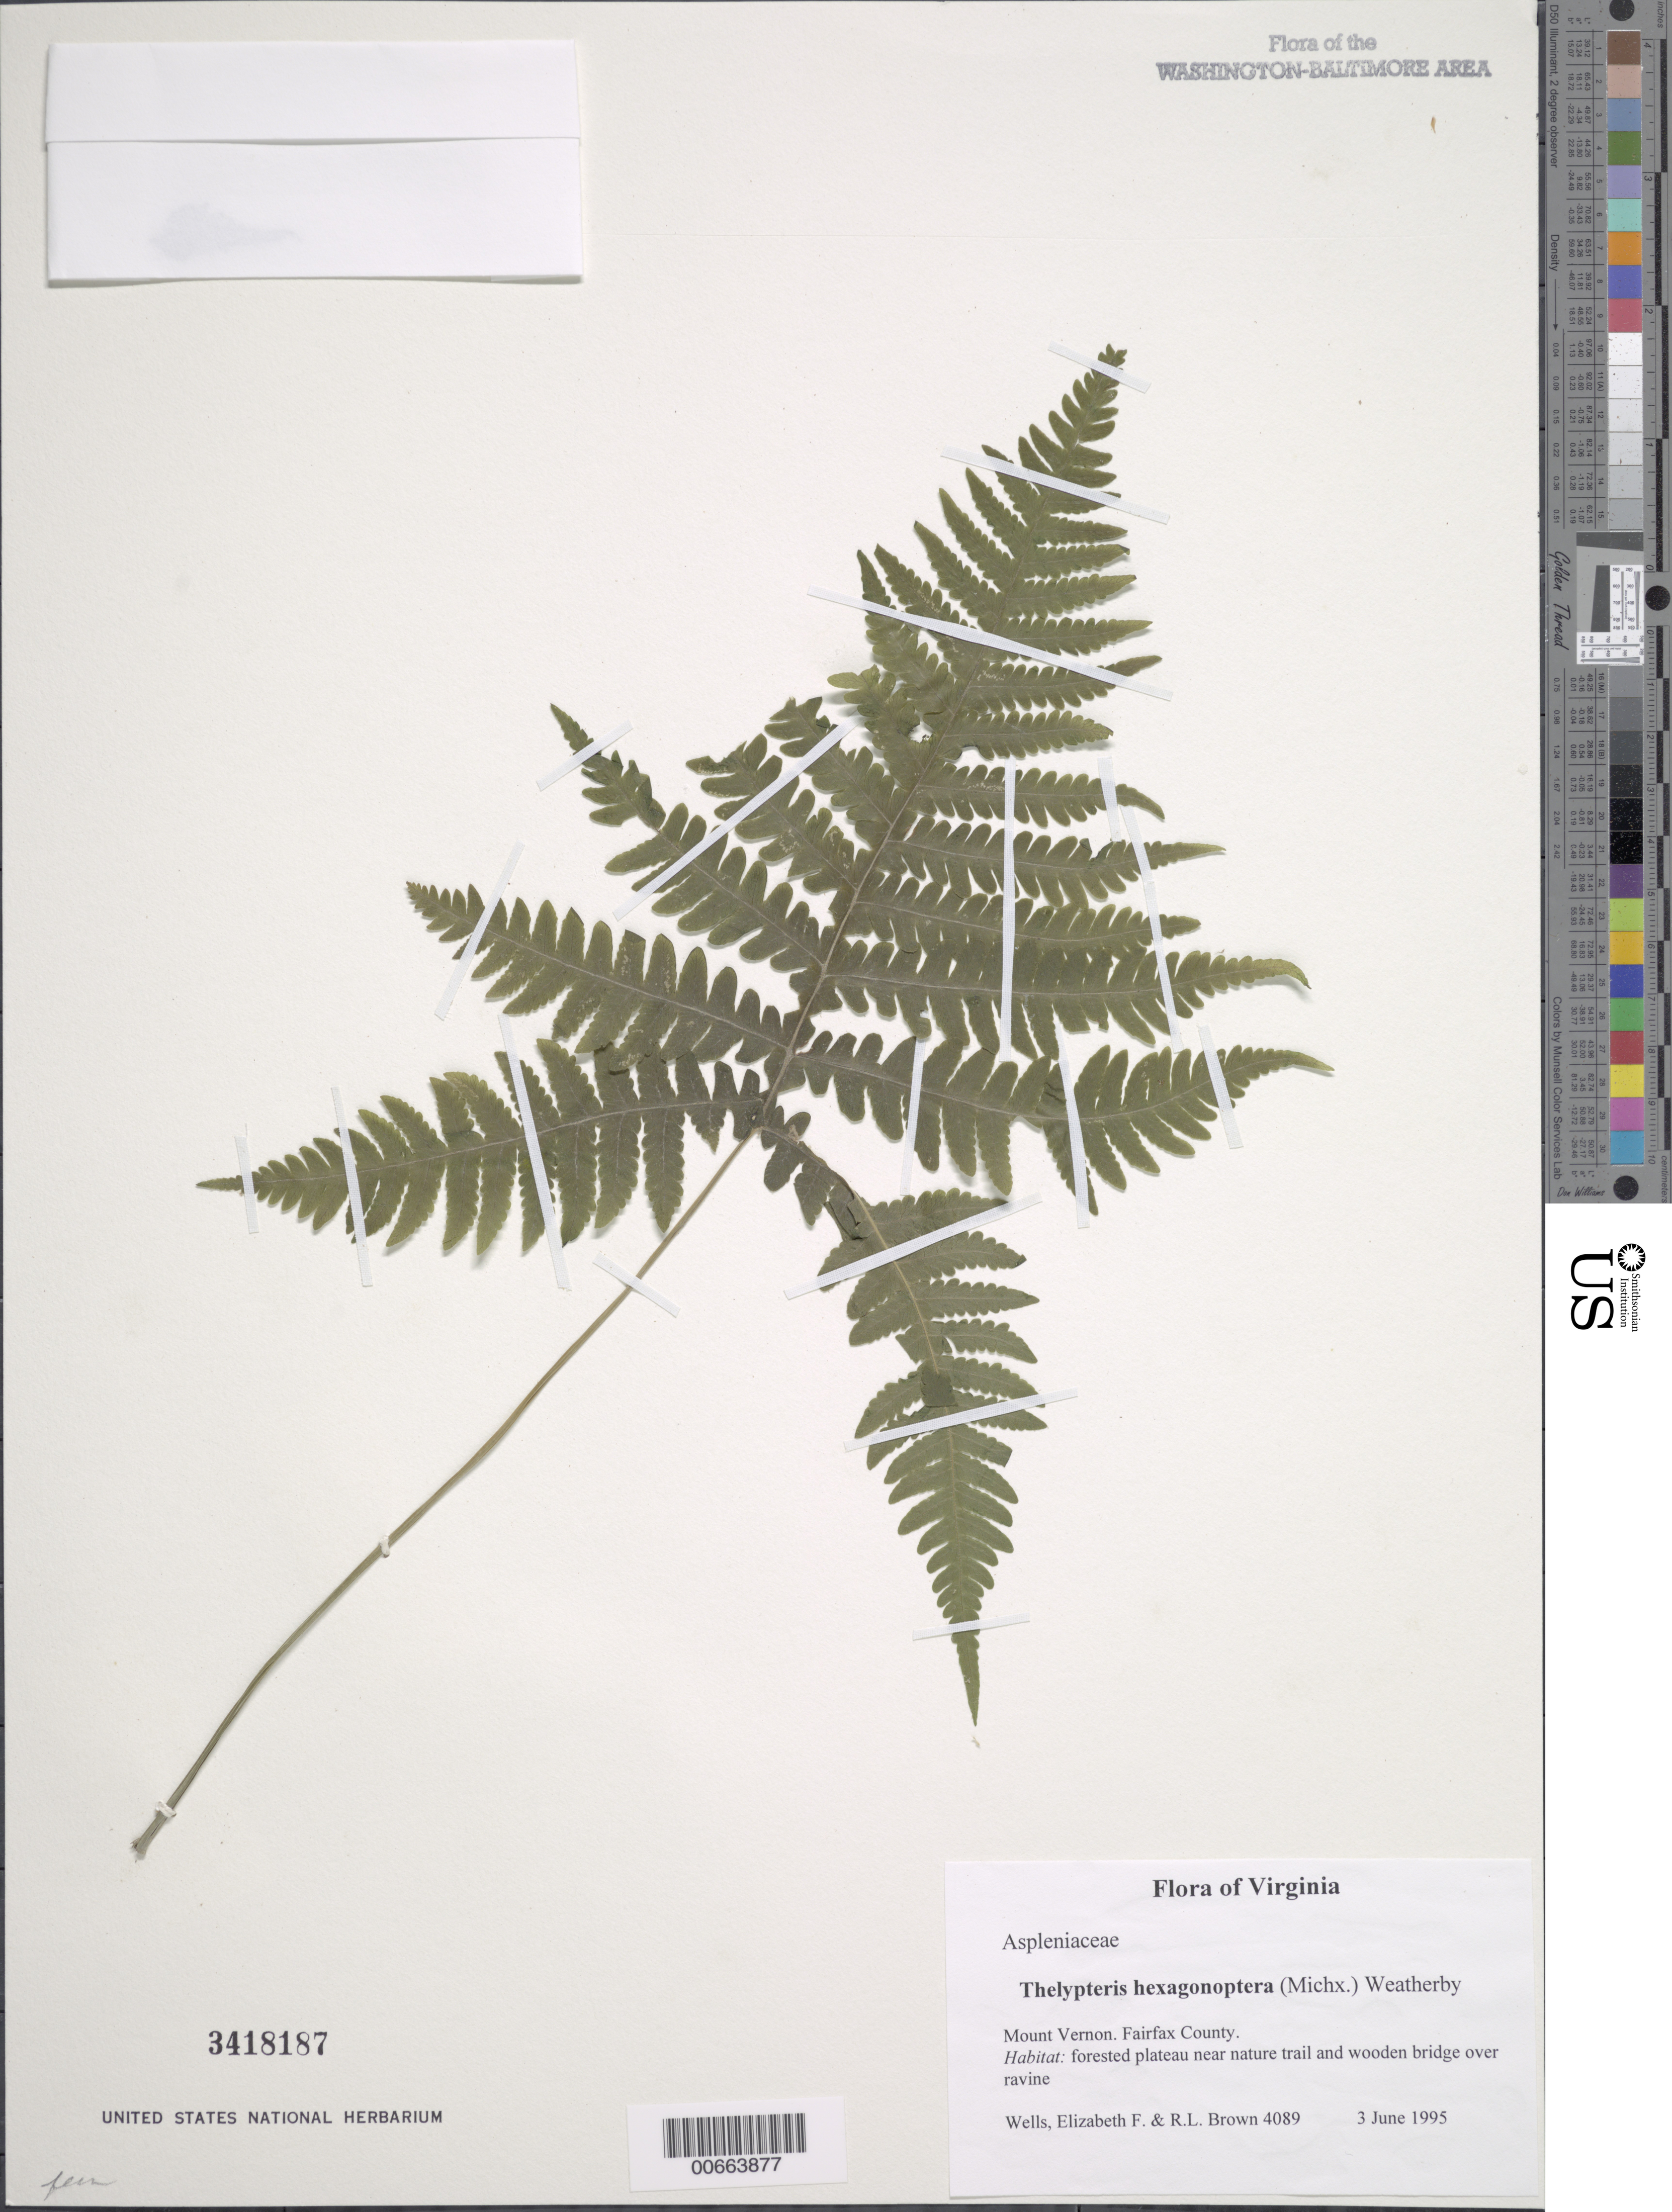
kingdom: Plantae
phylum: Tracheophyta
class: Polypodiopsida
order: Polypodiales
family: Thelypteridaceae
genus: Phegopteris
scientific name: Phegopteris hexagonoptera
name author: (Michx.) Fée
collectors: E. F. Wells & R. L. Brown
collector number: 4089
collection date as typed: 03 Jun 1995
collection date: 1995-06-03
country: United States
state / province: Virginia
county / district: Fairfax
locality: Mount Vernon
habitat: forested plateau near nature trail and wooden bridge over ravine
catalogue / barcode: US 3418187